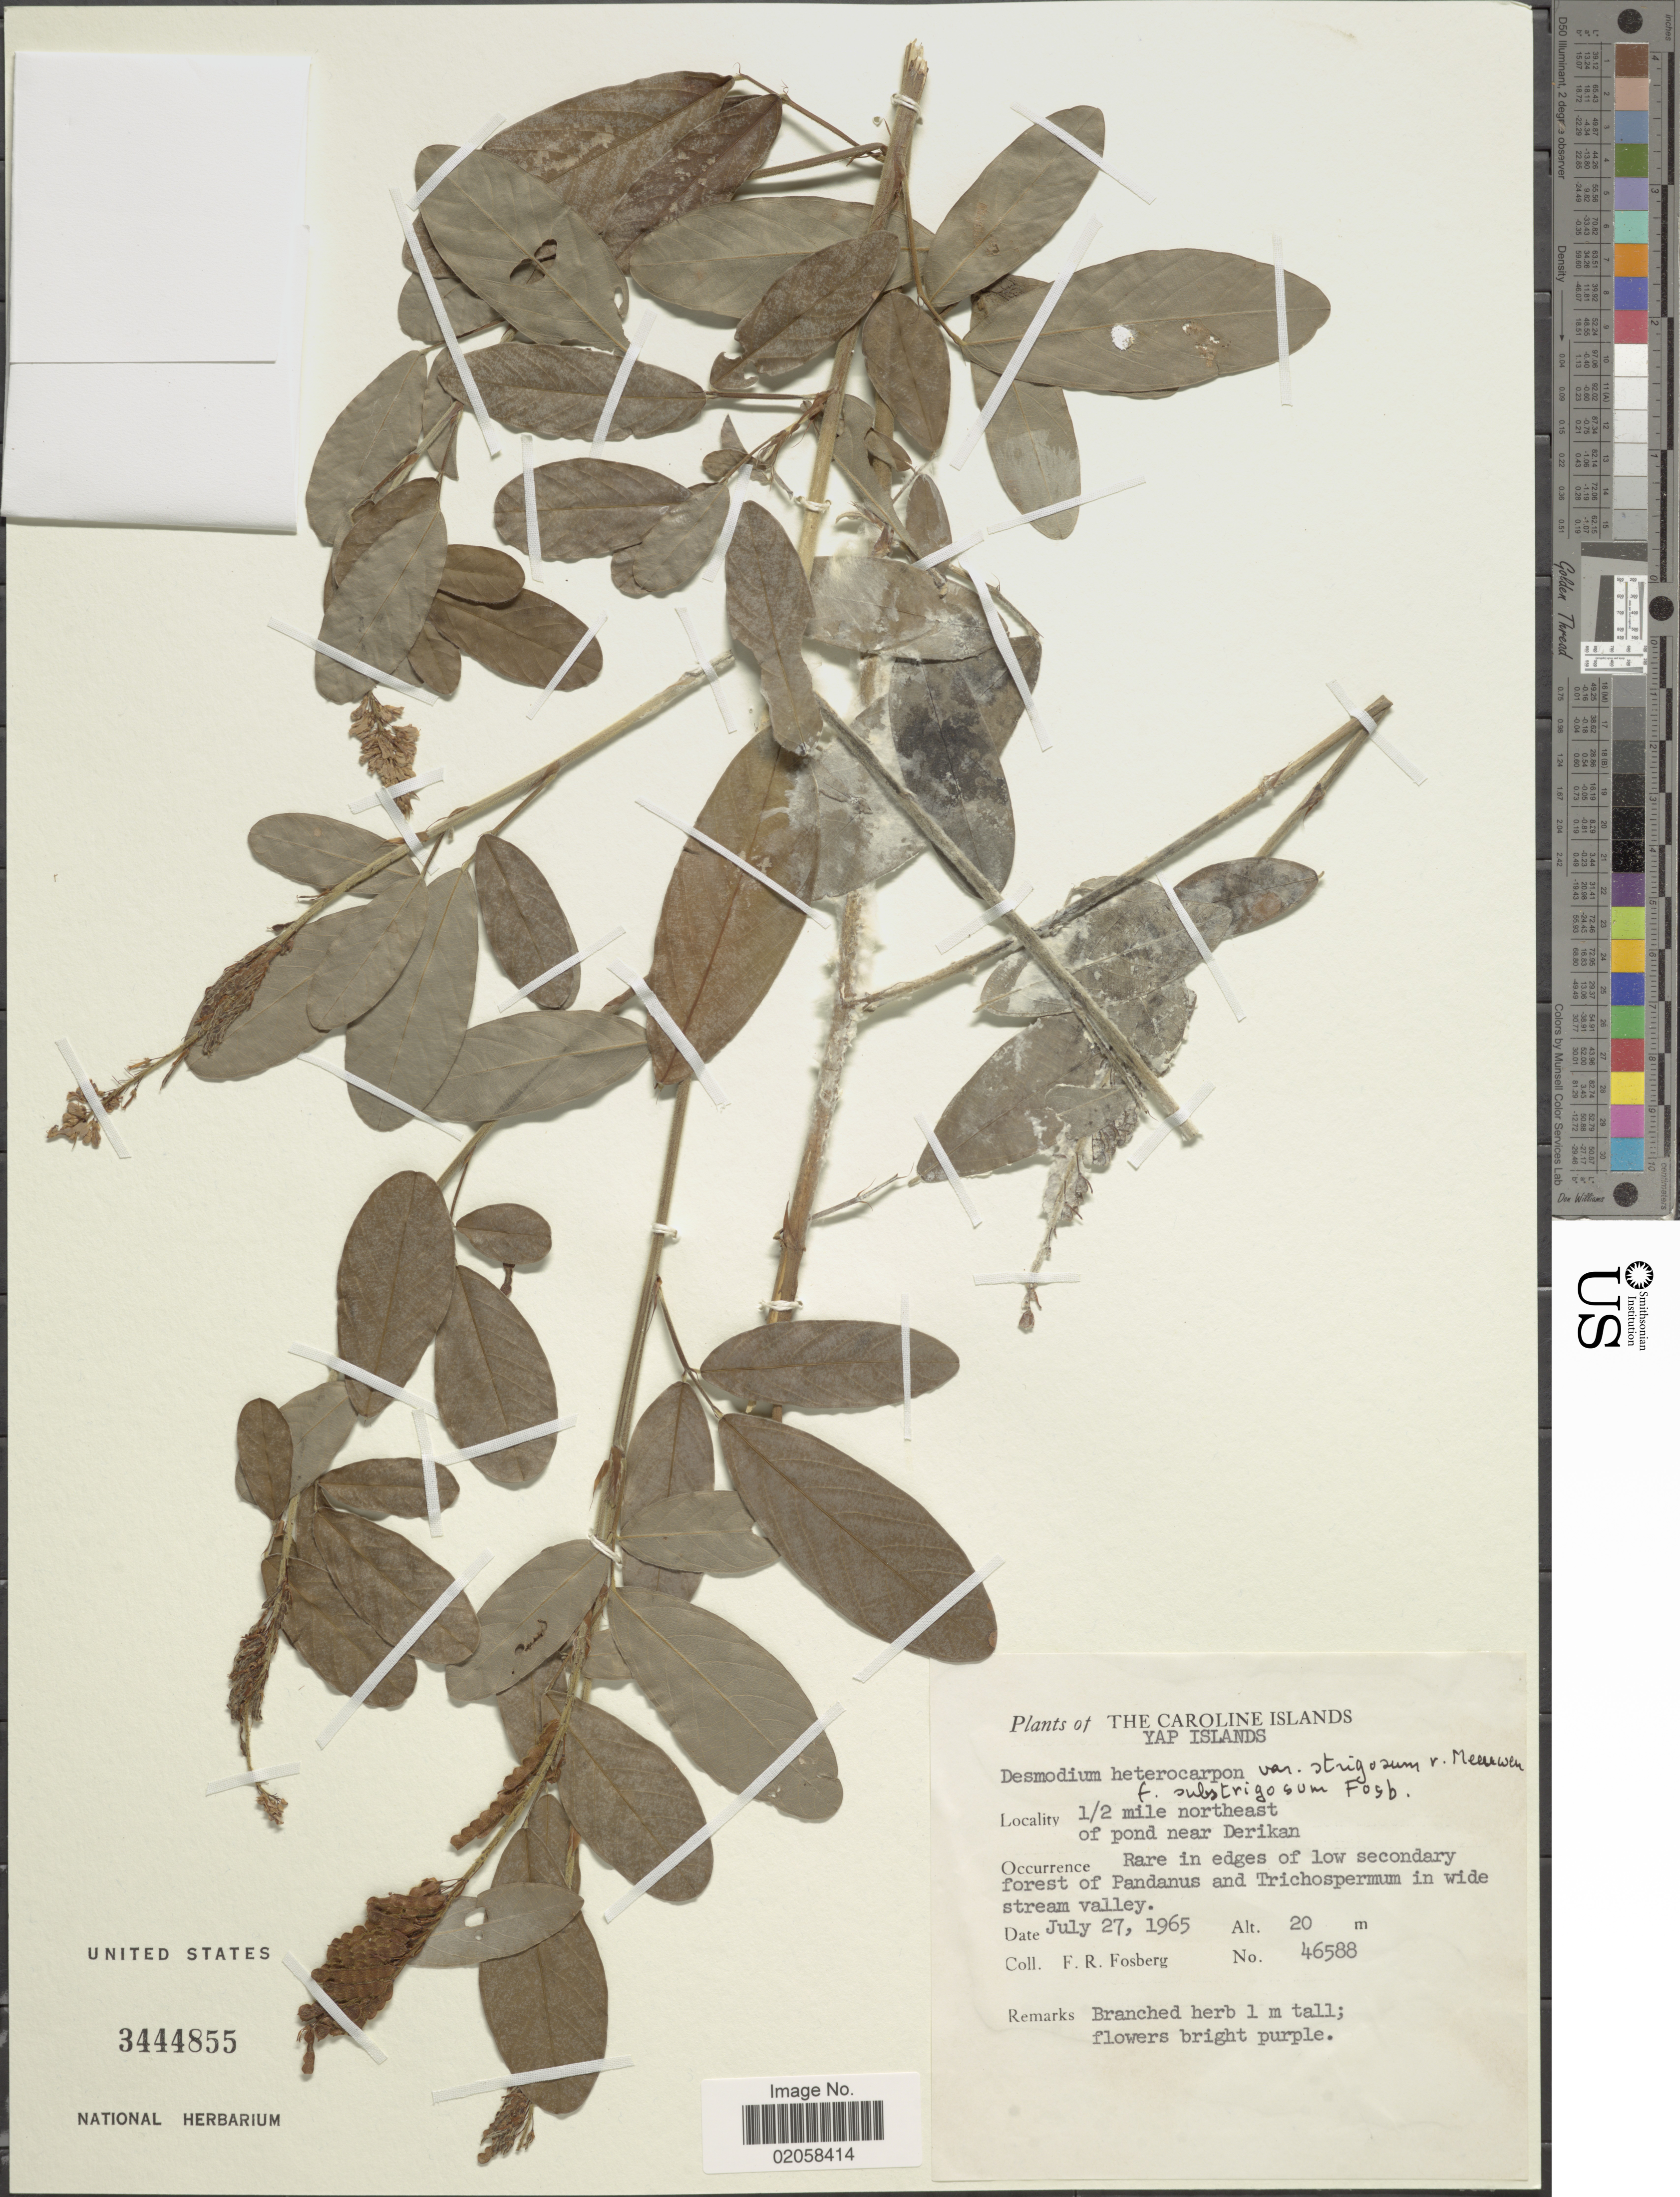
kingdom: Plantae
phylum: Tracheophyta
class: Magnoliopsida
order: Fabales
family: Fabaceae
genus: Grona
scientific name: Grona heterocarpos var. strigosa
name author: (Meeuwen) H. Ohashi & K. Ohashi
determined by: Strong, Mark T., (BOT), Smithsonian Institution - National Museum of Natural History (UNITED STATES)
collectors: F. R. Fosberg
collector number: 46588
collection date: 1965-07-27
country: Micronesia, Federated States of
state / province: Yap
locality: The Caroline Islands, Yap Islands, 0.5 mile northeast of pond near Derikan, rare in edges in wed stream valley.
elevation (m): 20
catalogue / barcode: US 3444855